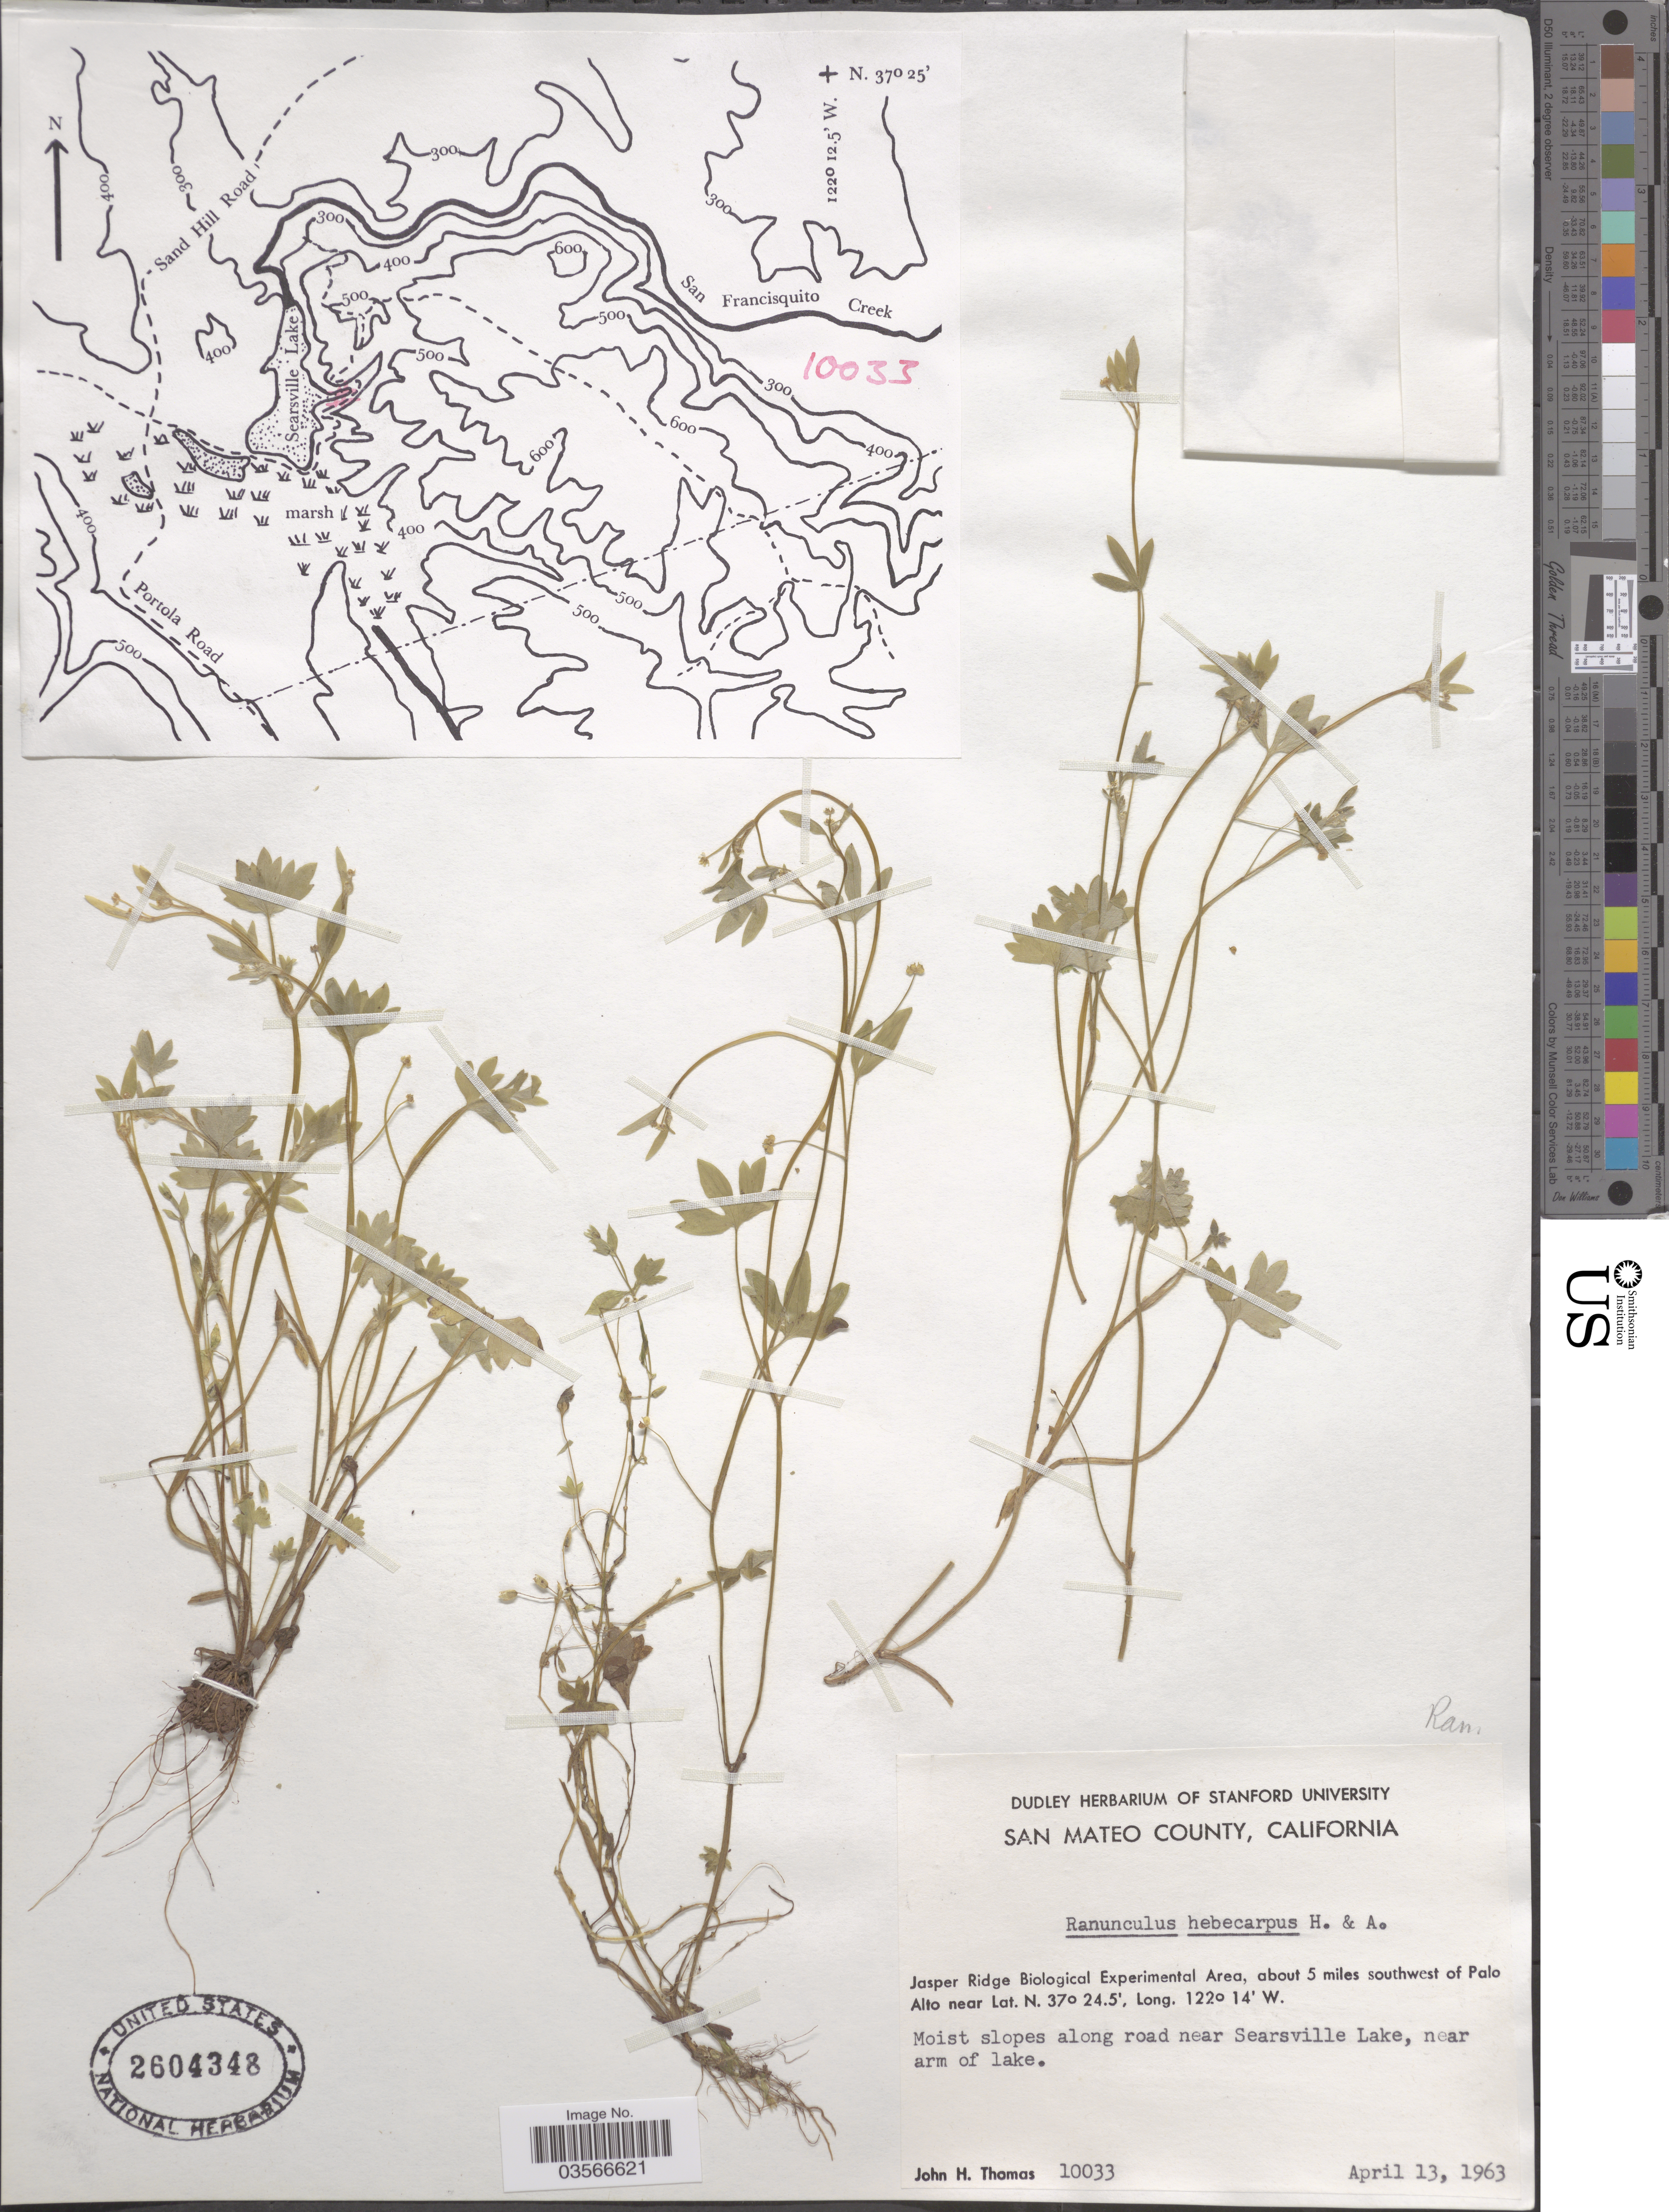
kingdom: Plantae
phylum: Tracheophyta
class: Magnoliopsida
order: Ranunculales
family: Ranunculaceae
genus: Ranunculus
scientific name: Ranunculus hebecarpus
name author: Hook. & Arn.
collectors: J. H. Thomas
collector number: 10033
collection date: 1963-04-13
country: United States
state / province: California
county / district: San Mateo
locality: San Mateo County. Jasper Ridge Biological Experimental Area, about 5 miles southwest of Palo Alto. Moist slopes along road near Searsville Lake, near arm of lake.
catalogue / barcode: US 2604348